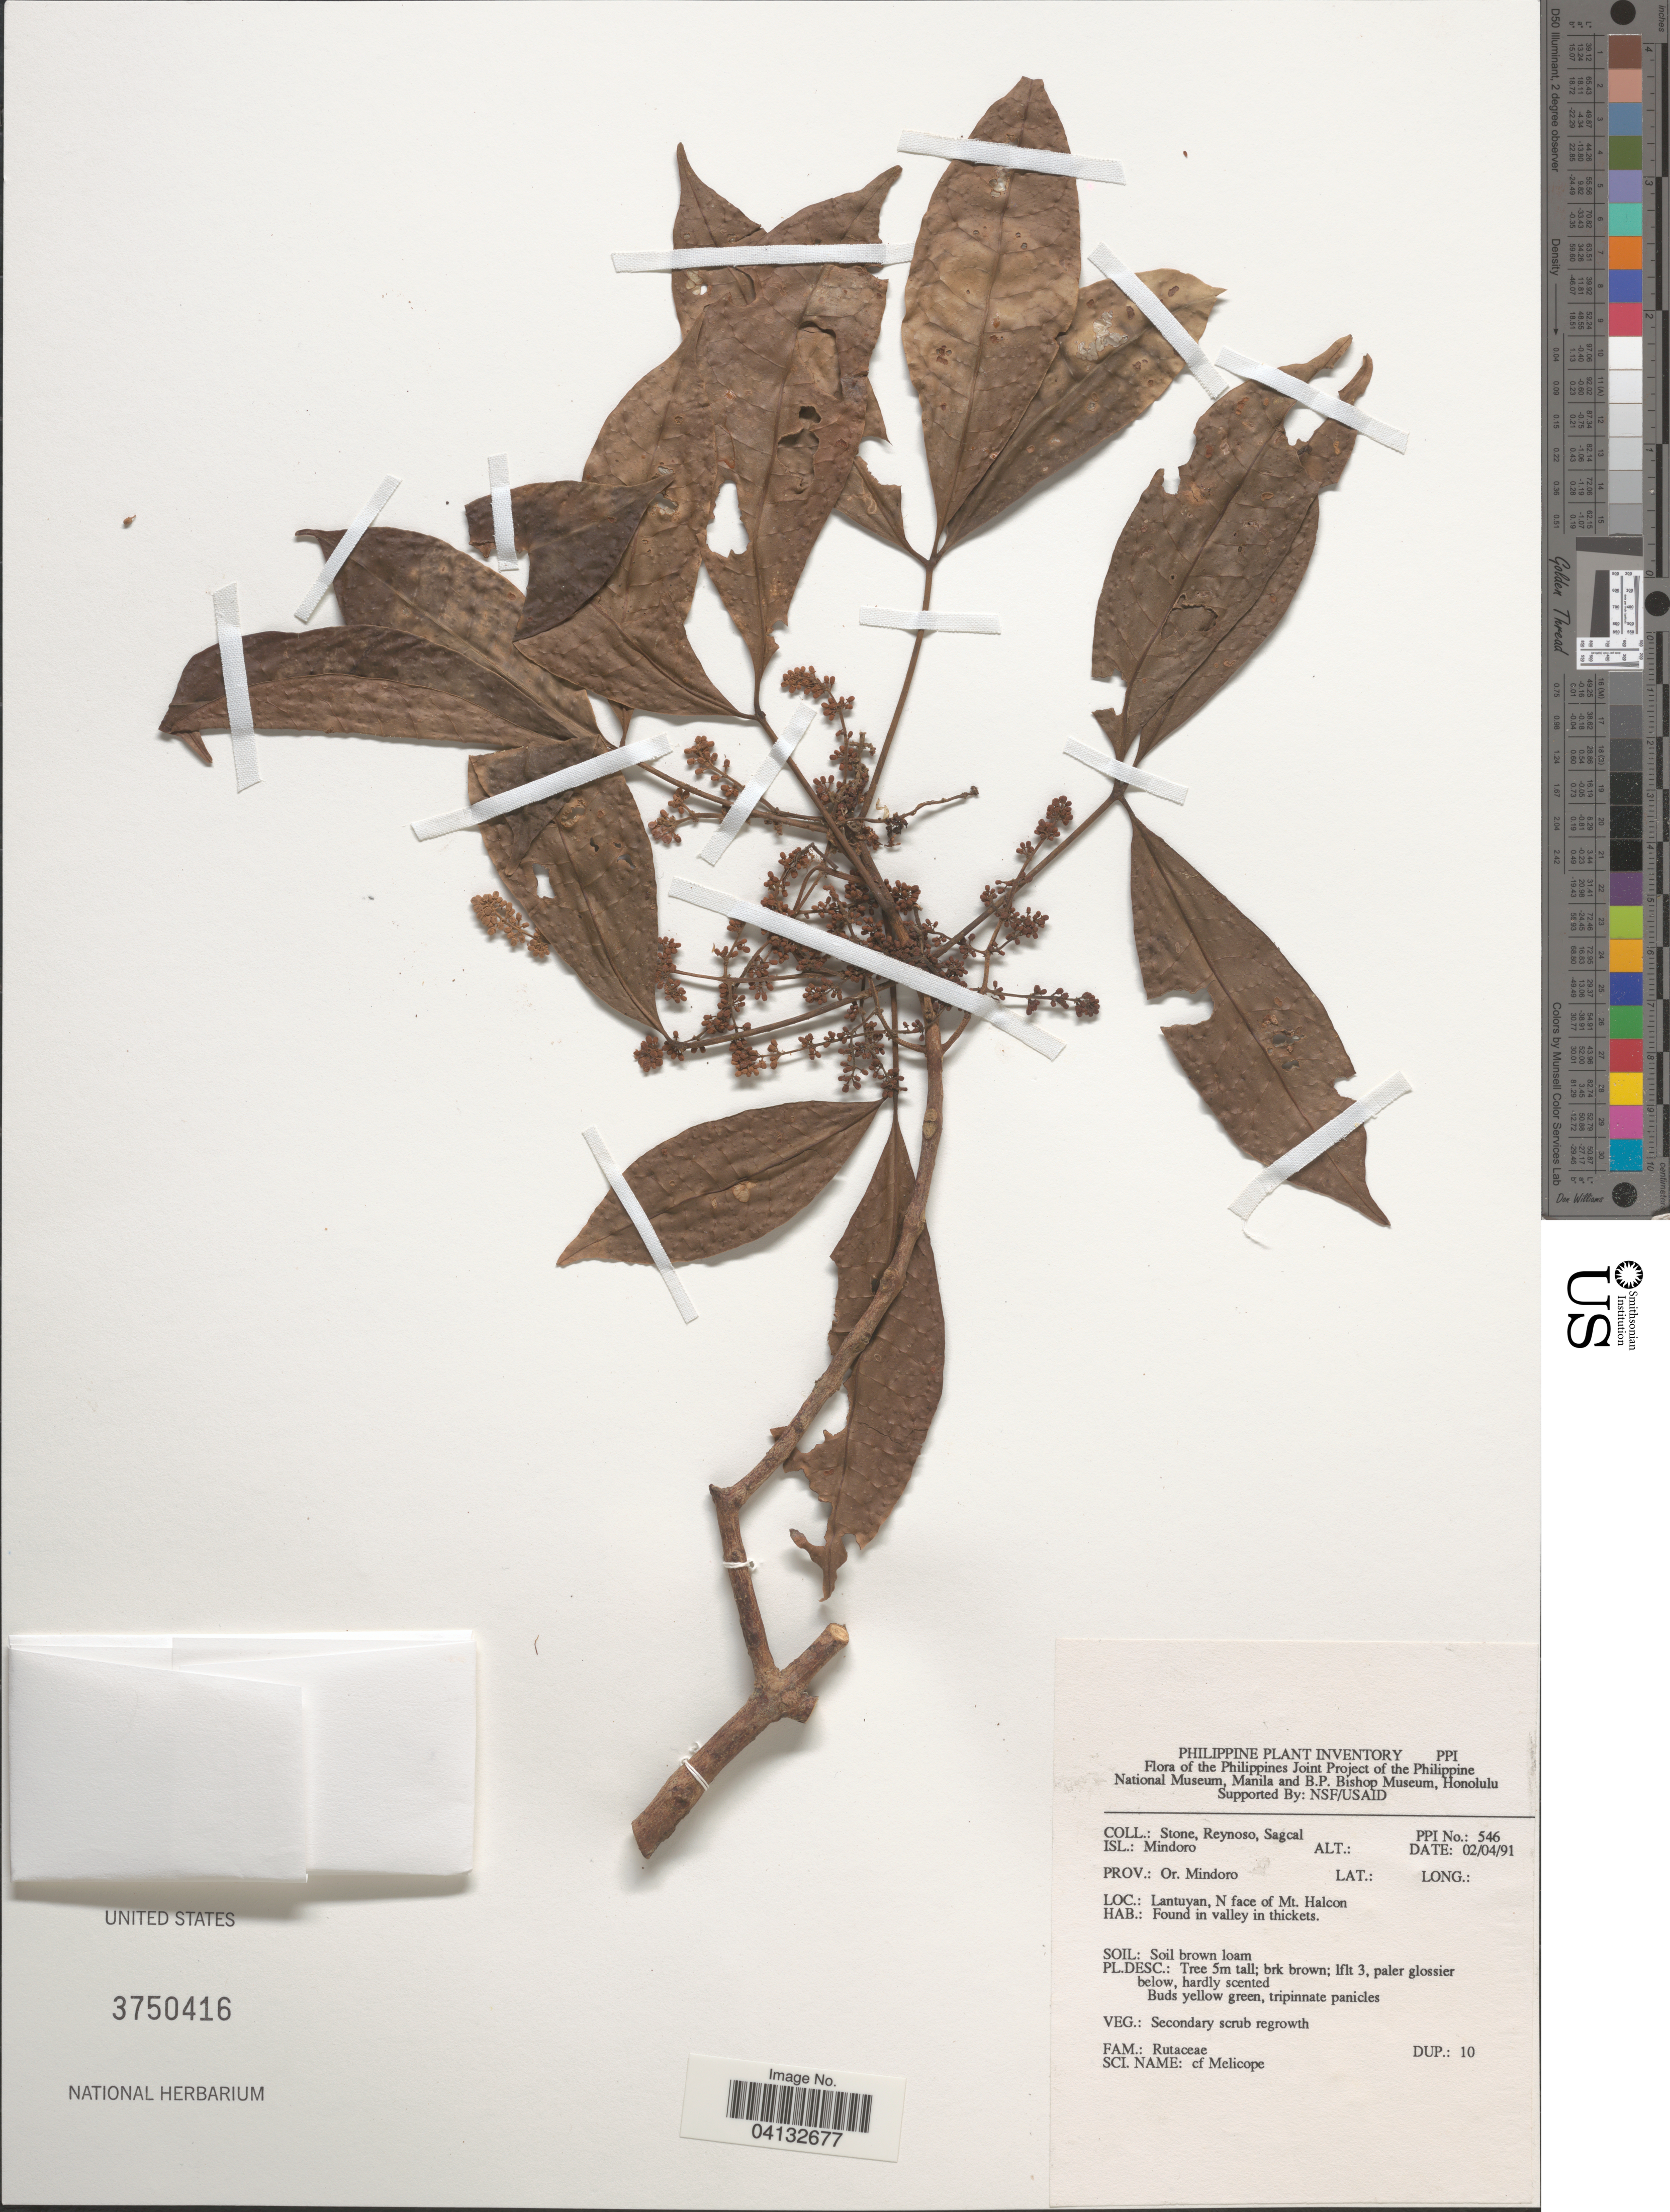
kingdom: Plantae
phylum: Tracheophyta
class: Magnoliopsida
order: Sapindales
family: Rutaceae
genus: Melicope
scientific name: Melicope sp.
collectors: -. Stone, E. Reynoso & E. Sagcal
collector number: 546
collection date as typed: Transcribed d/m/y: 2/4/91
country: Philippines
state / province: Mimaropa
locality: Isl.: Mindoro. Prov.: Or. Mindoro. Lantuyan, N face of Mt. Halcon. In valley in thickets.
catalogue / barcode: US 3750416